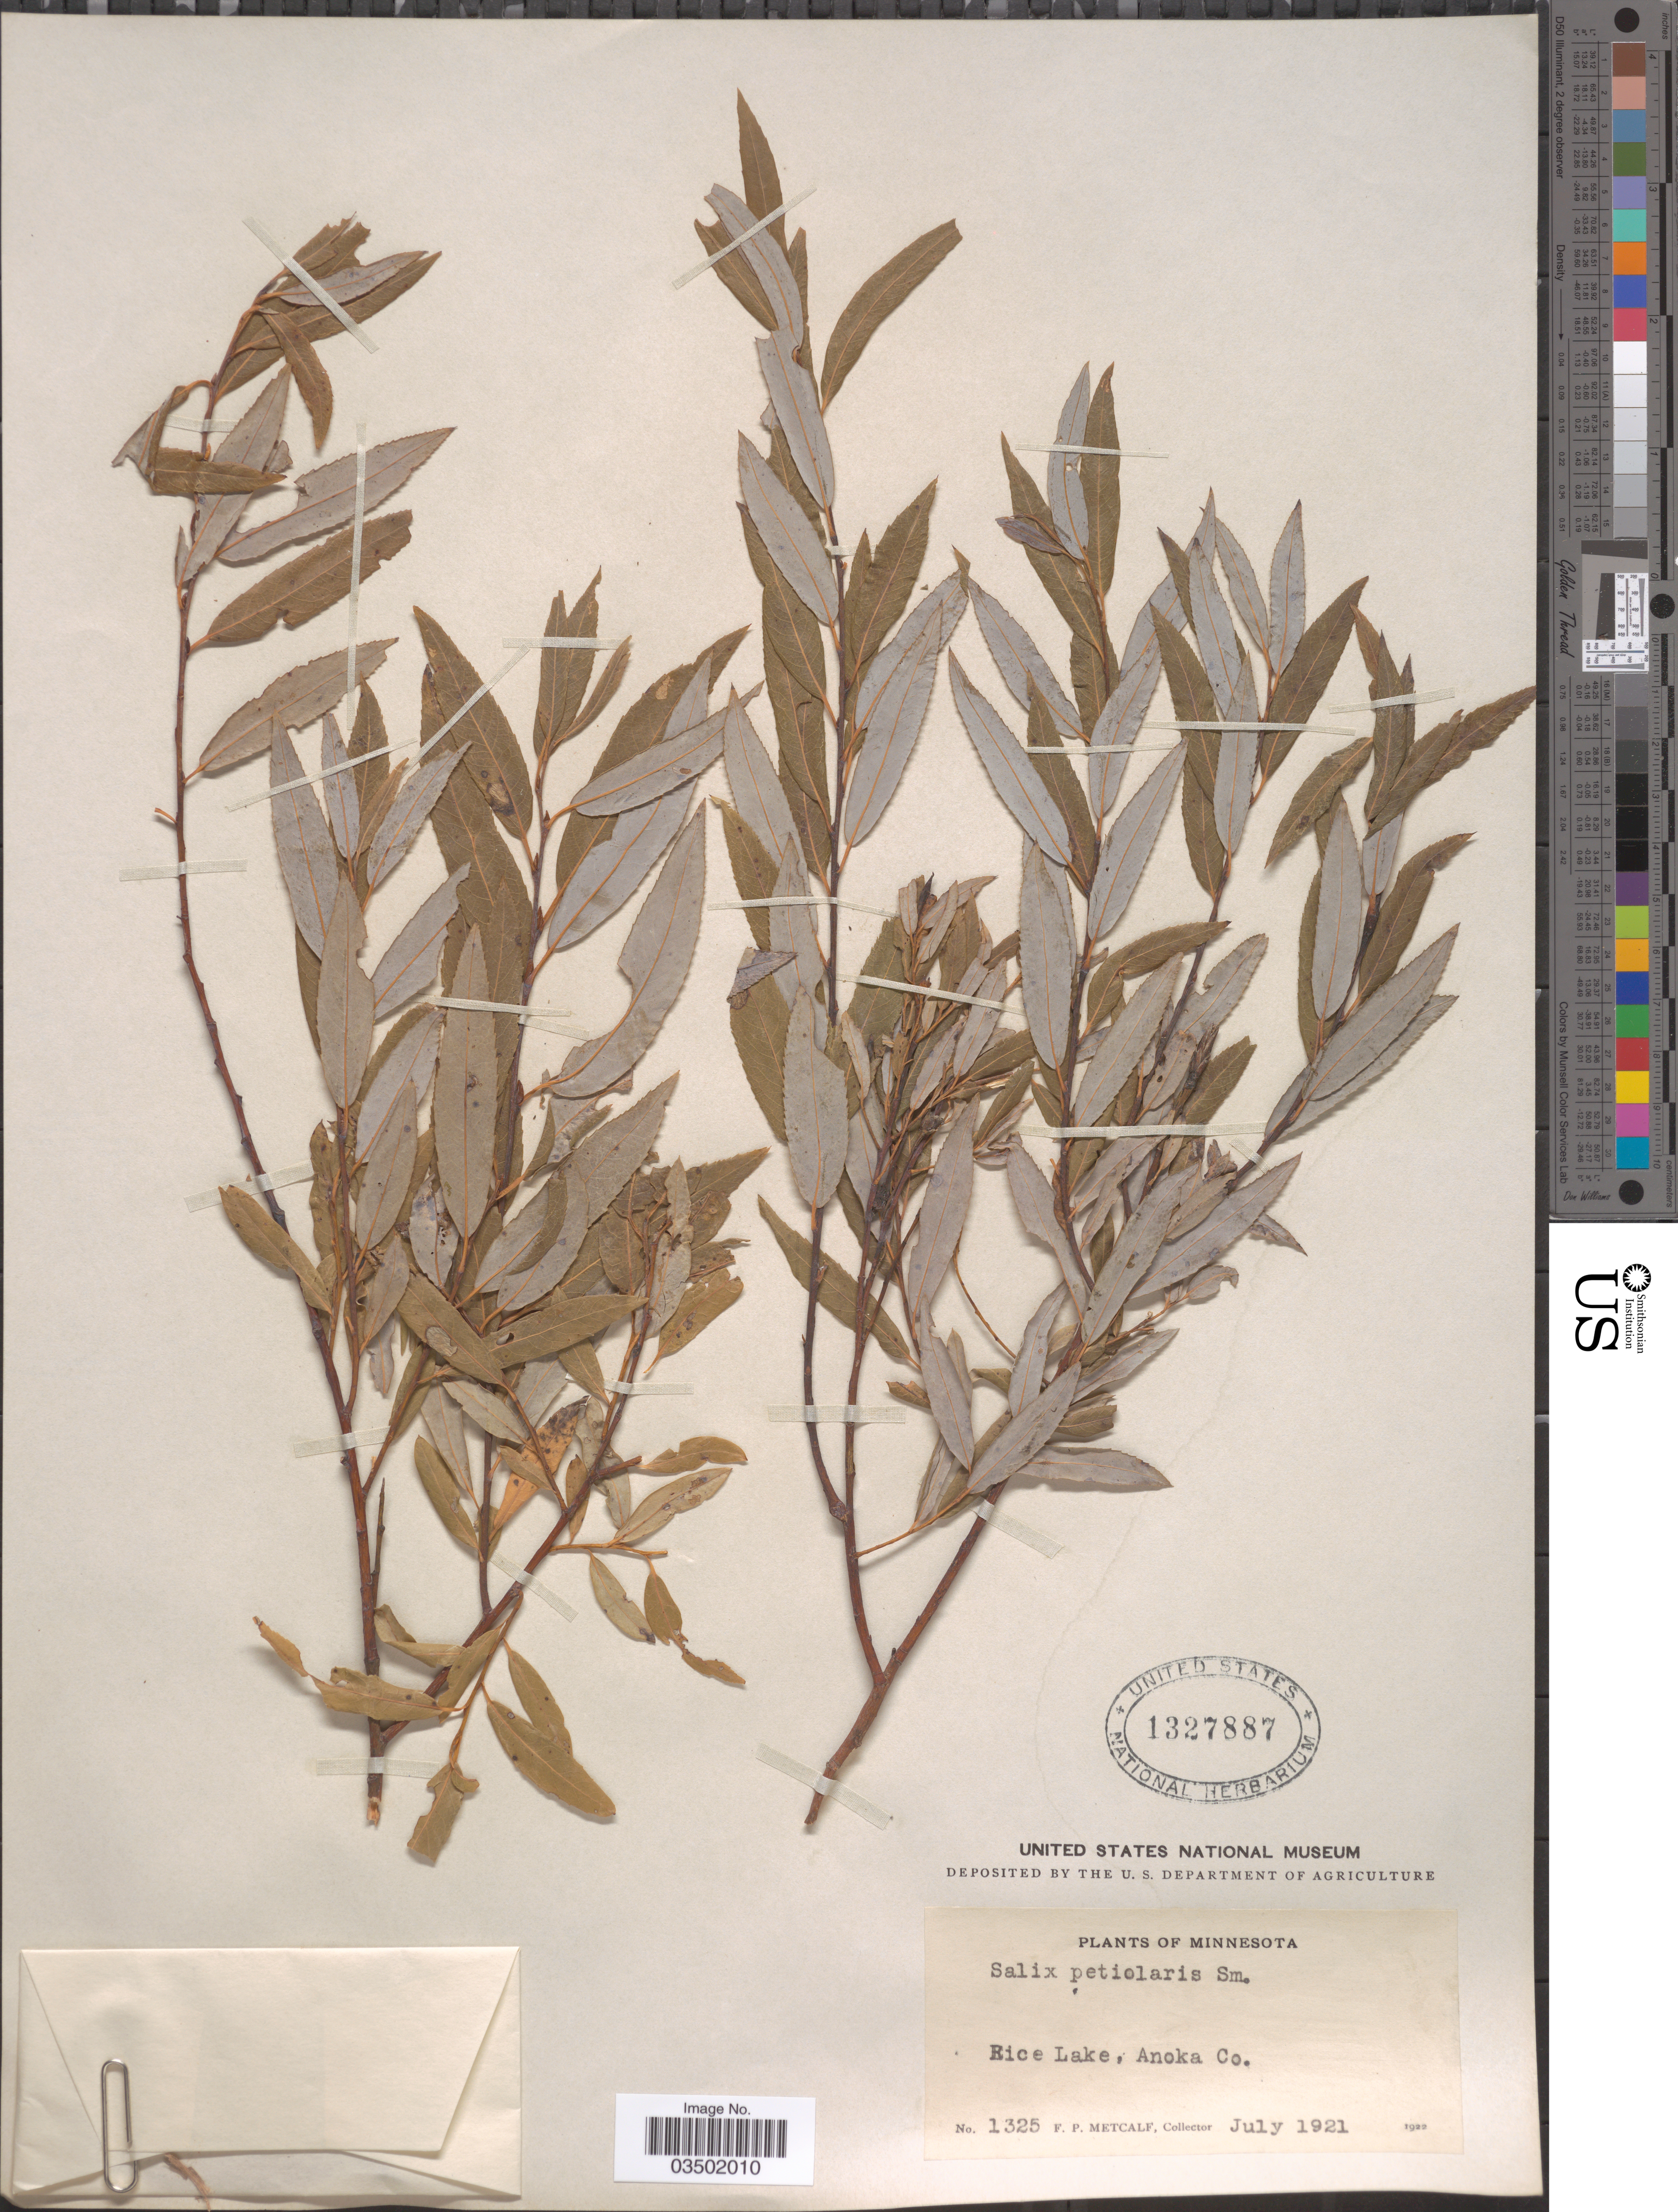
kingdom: Plantae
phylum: Tracheophyta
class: Magnoliopsida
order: Malpighiales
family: Salicaceae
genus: Salix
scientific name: Salix petiolaris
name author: Sm.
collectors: F. Metcalf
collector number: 1325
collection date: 1921-07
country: United States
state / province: Minnesota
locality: Rice Lake, Anoka Co.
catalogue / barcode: US 1327887